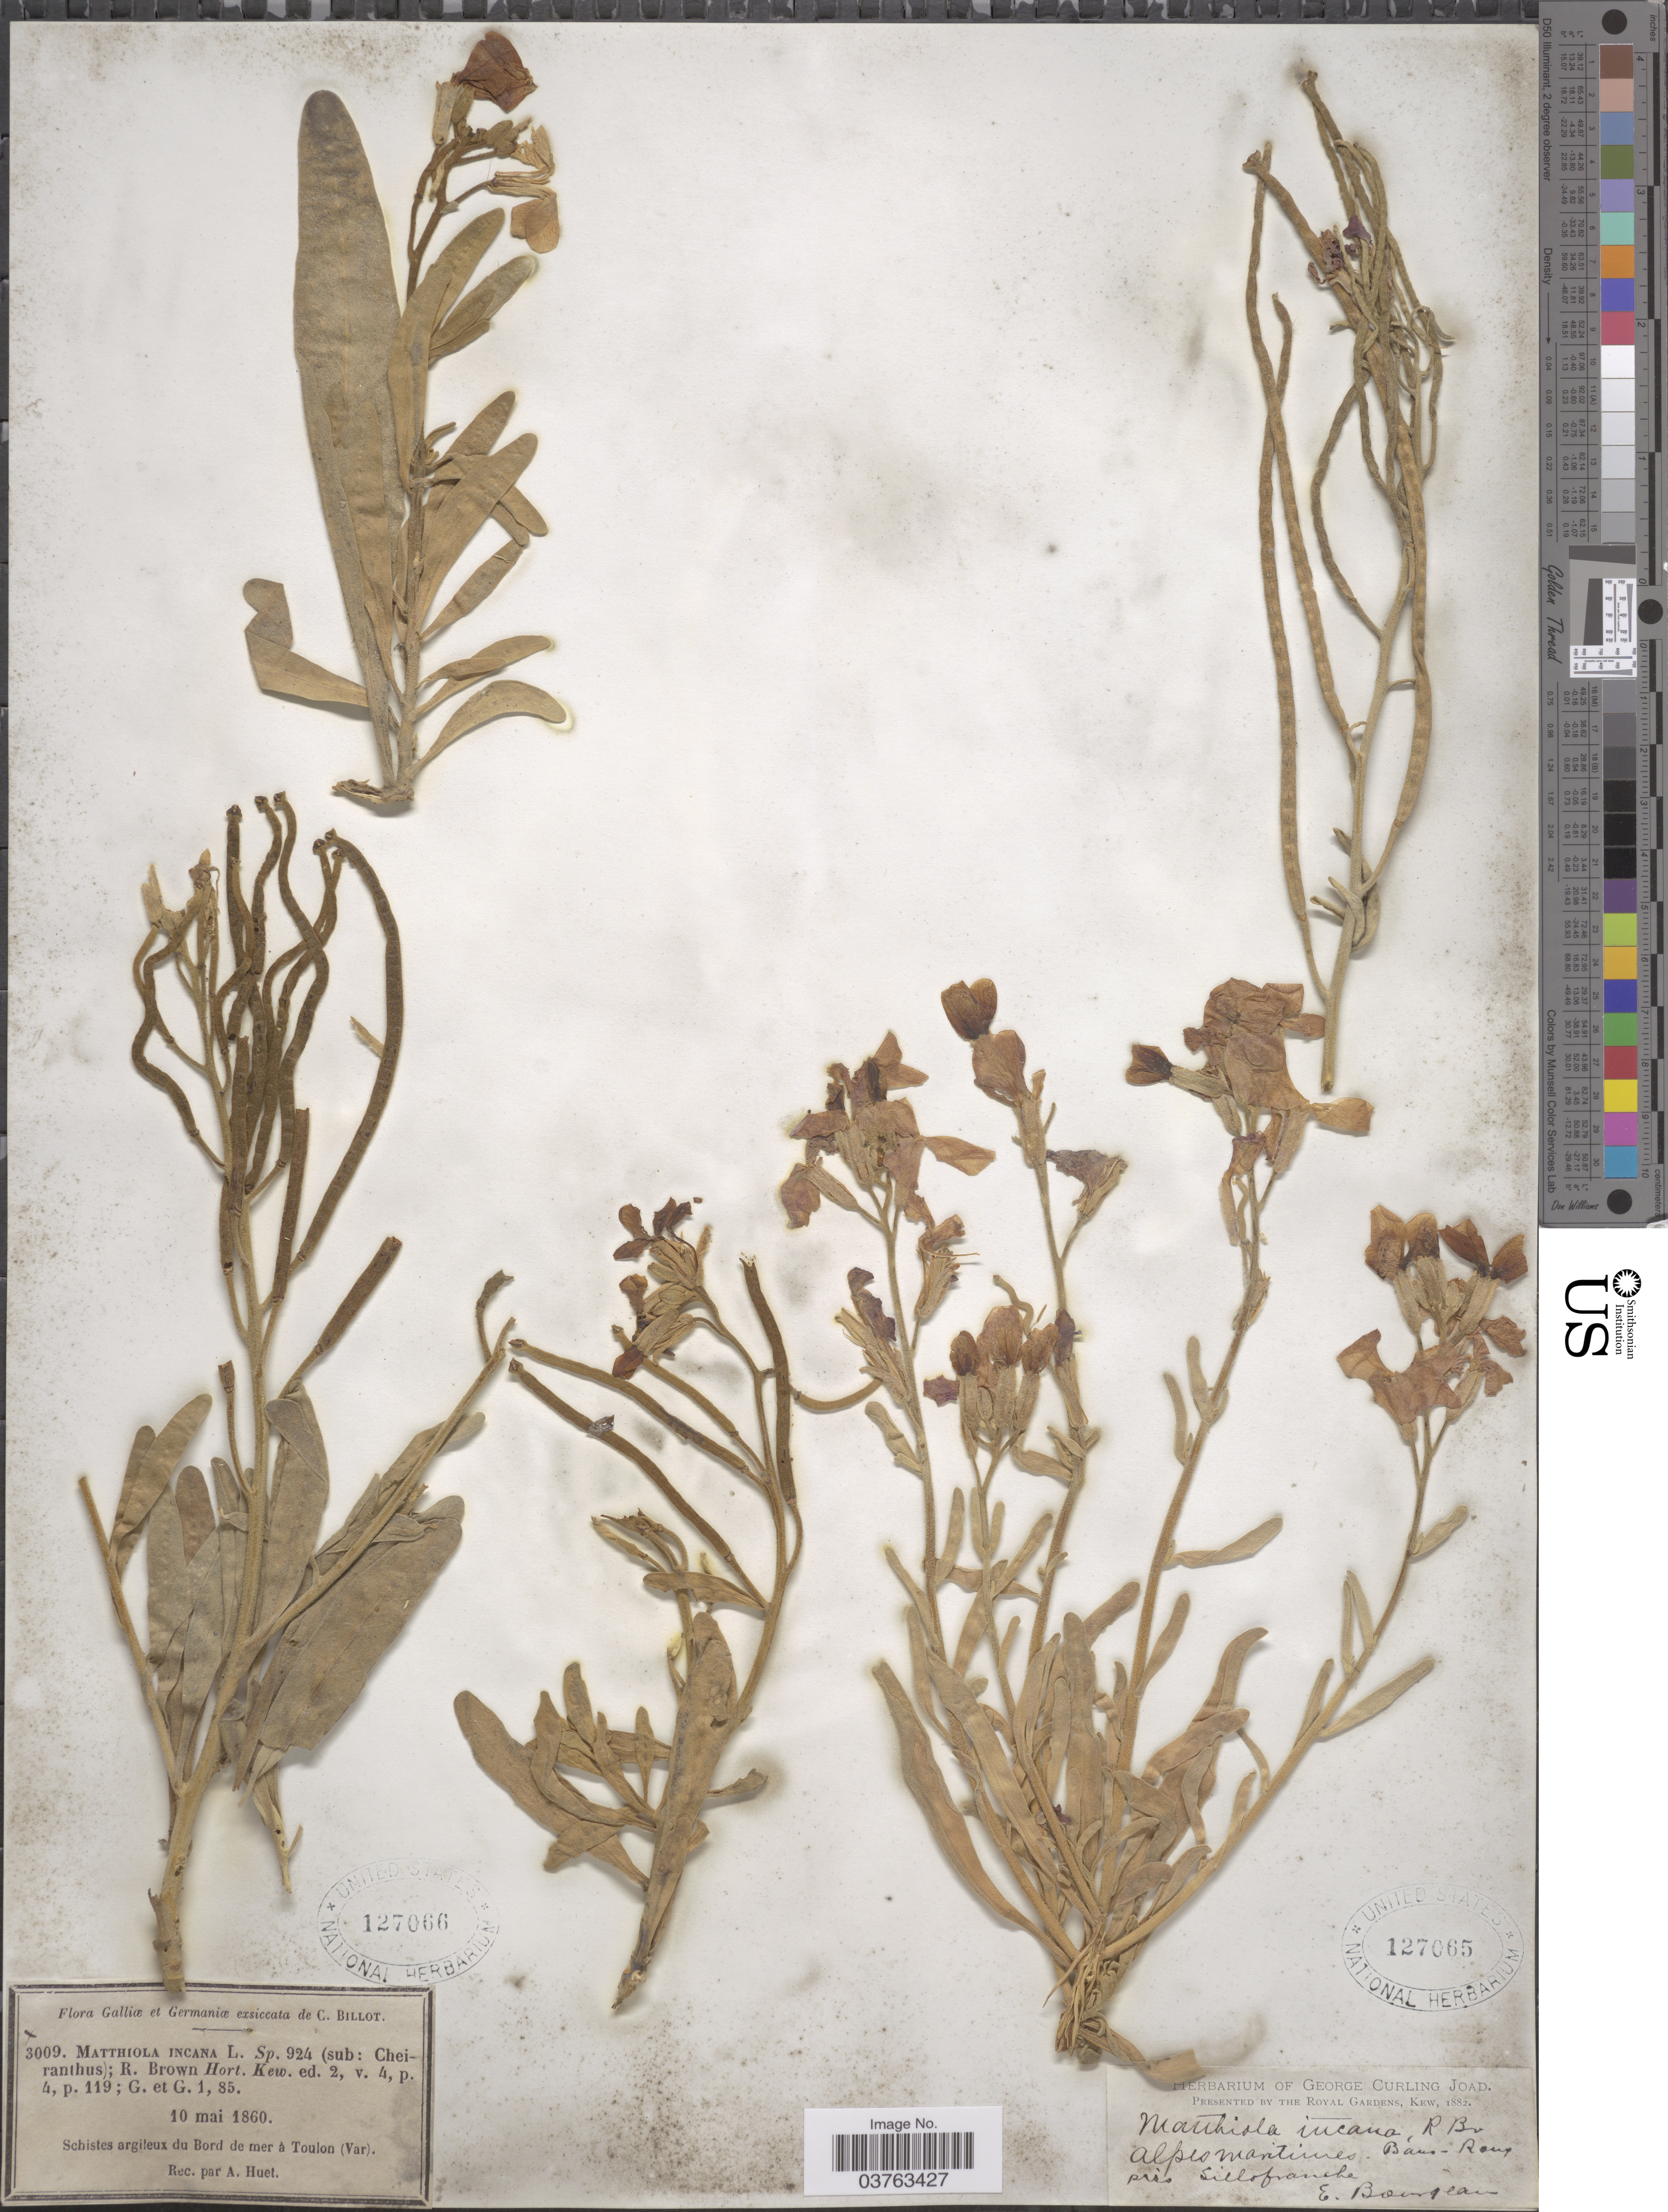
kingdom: Plantae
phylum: Tracheophyta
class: Magnoliopsida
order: Brassicales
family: Brassicaceae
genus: Matthiola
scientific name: Matthiola incana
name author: (L.) W.T. Aiton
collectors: A. Huet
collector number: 3009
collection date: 1860-05-10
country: France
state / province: Provence-Alpes-Côte d'Azur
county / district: Var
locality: Galliæ et Germaniæ. Schistes argileux du Bord de mer à Toulon (Var).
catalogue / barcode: US 127066-2